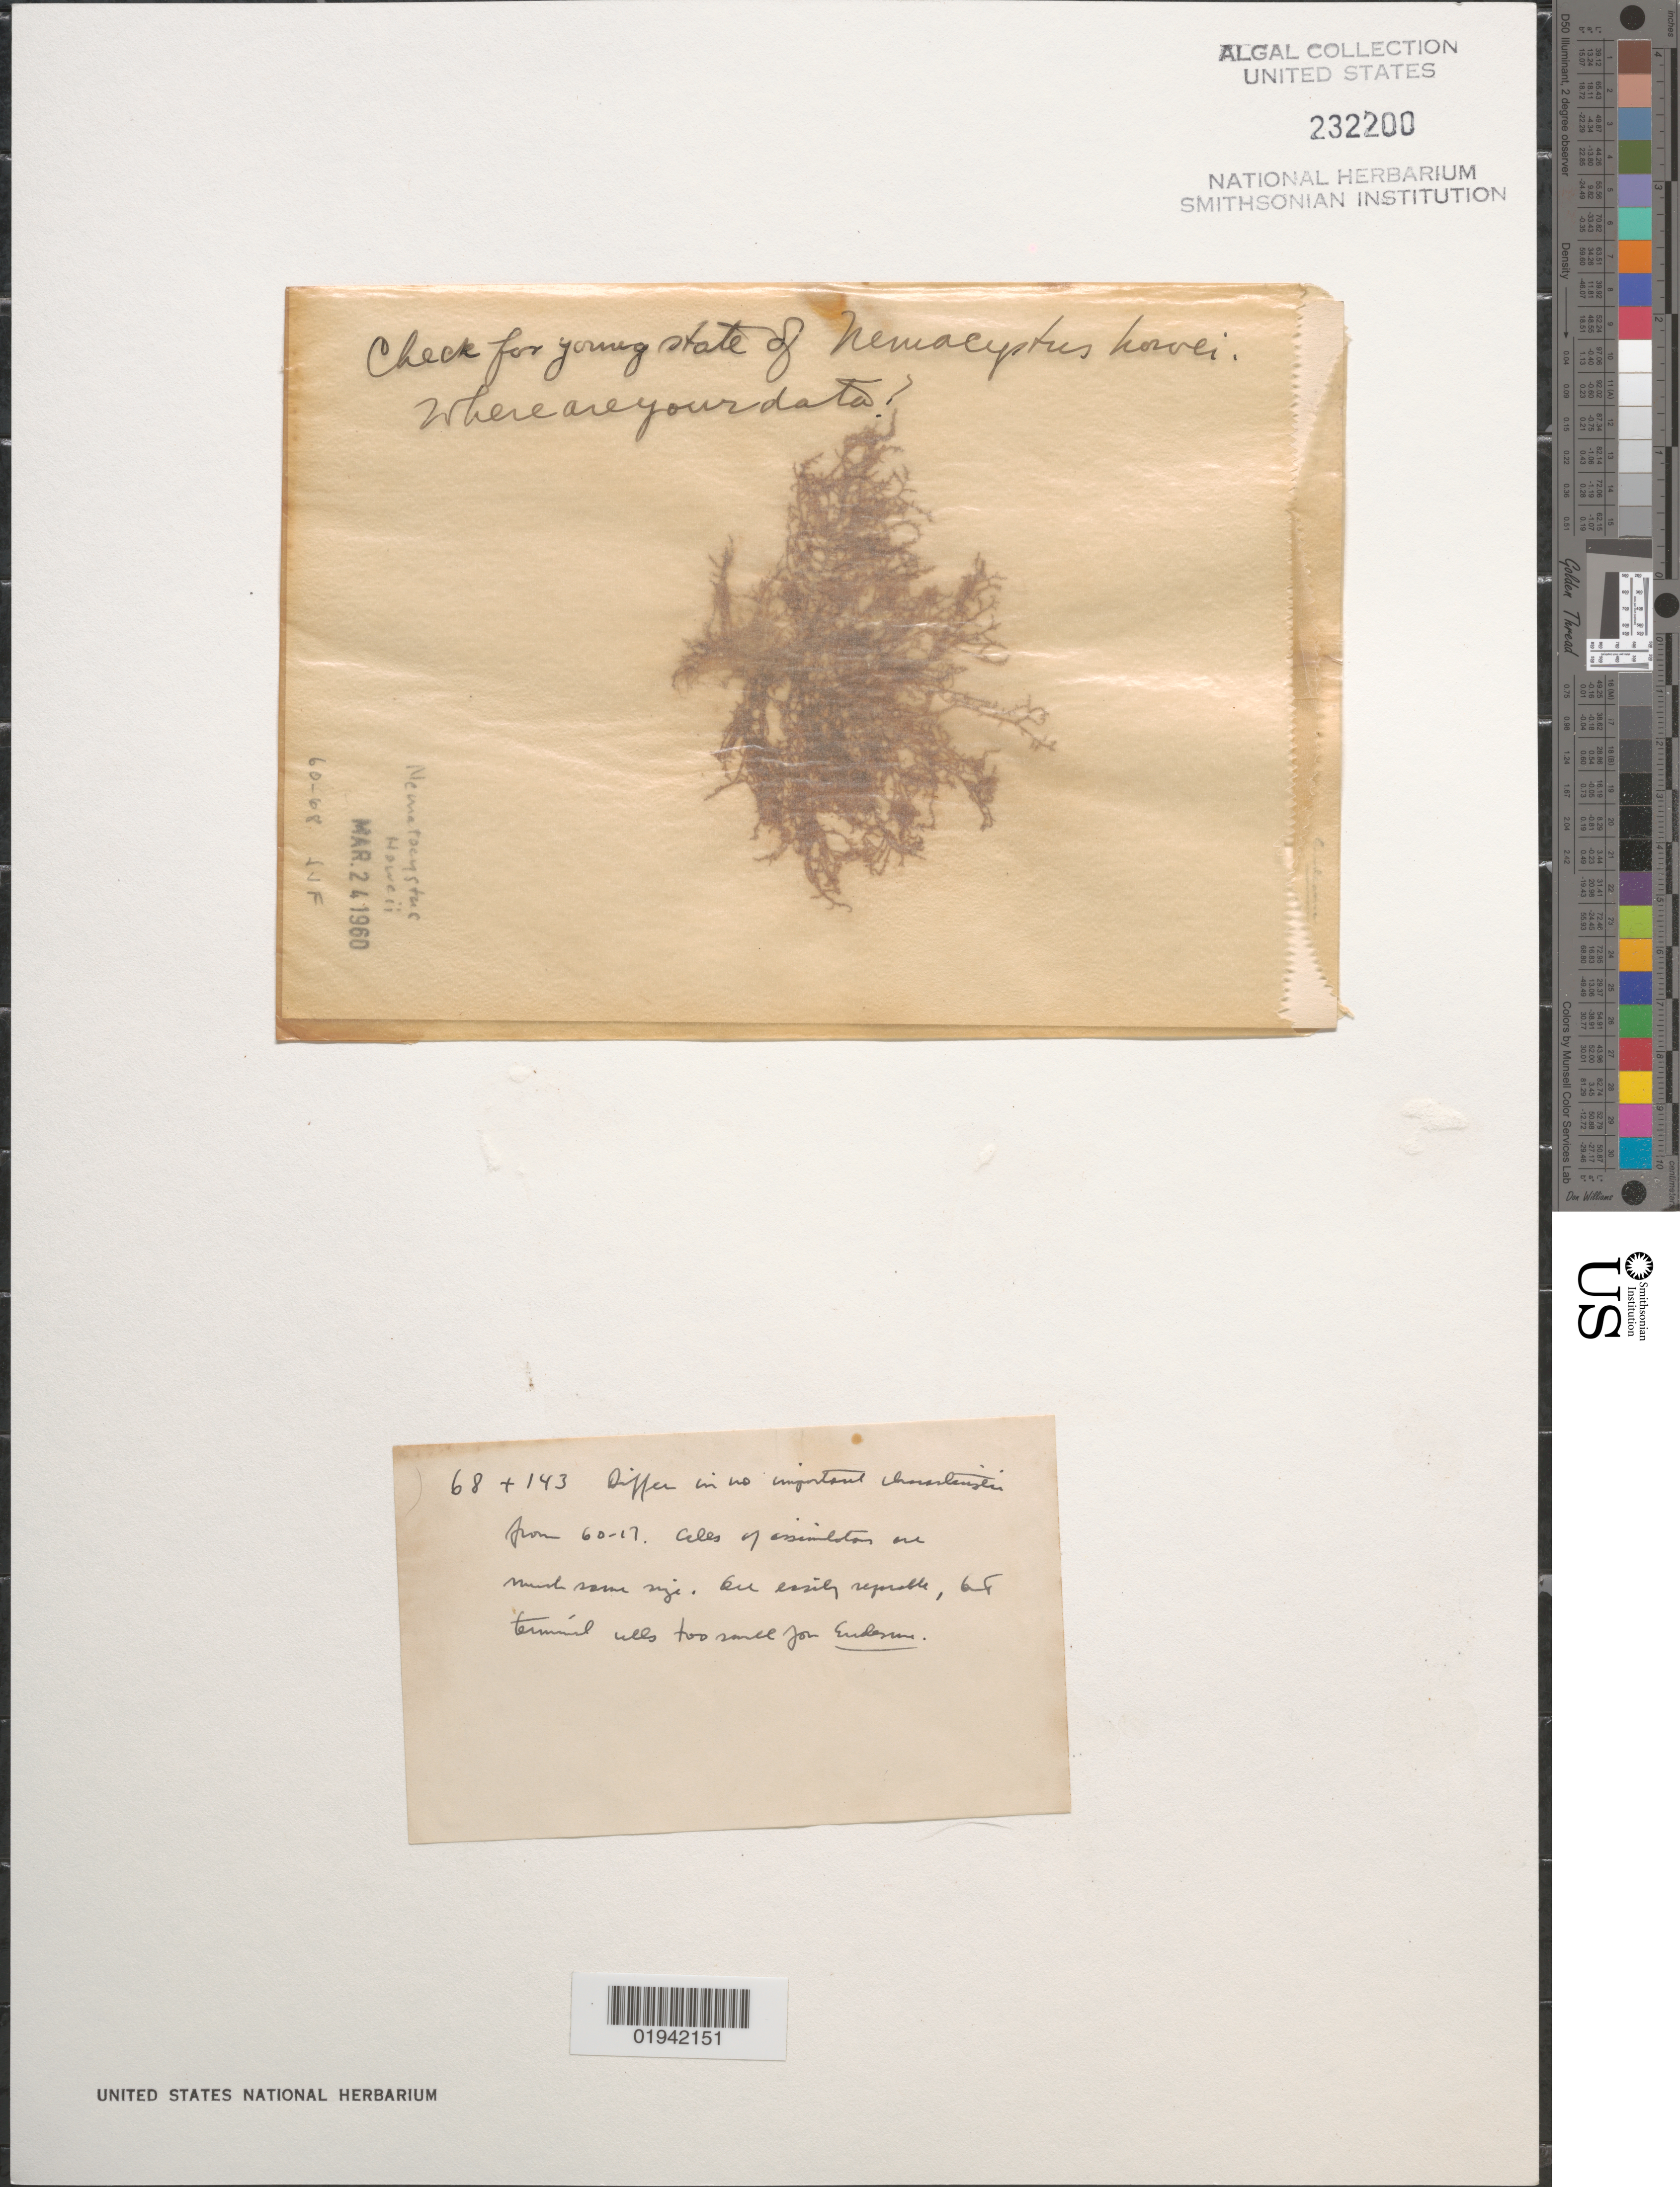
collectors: J. J. F.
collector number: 60-68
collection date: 1960-03-24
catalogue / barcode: US 232200